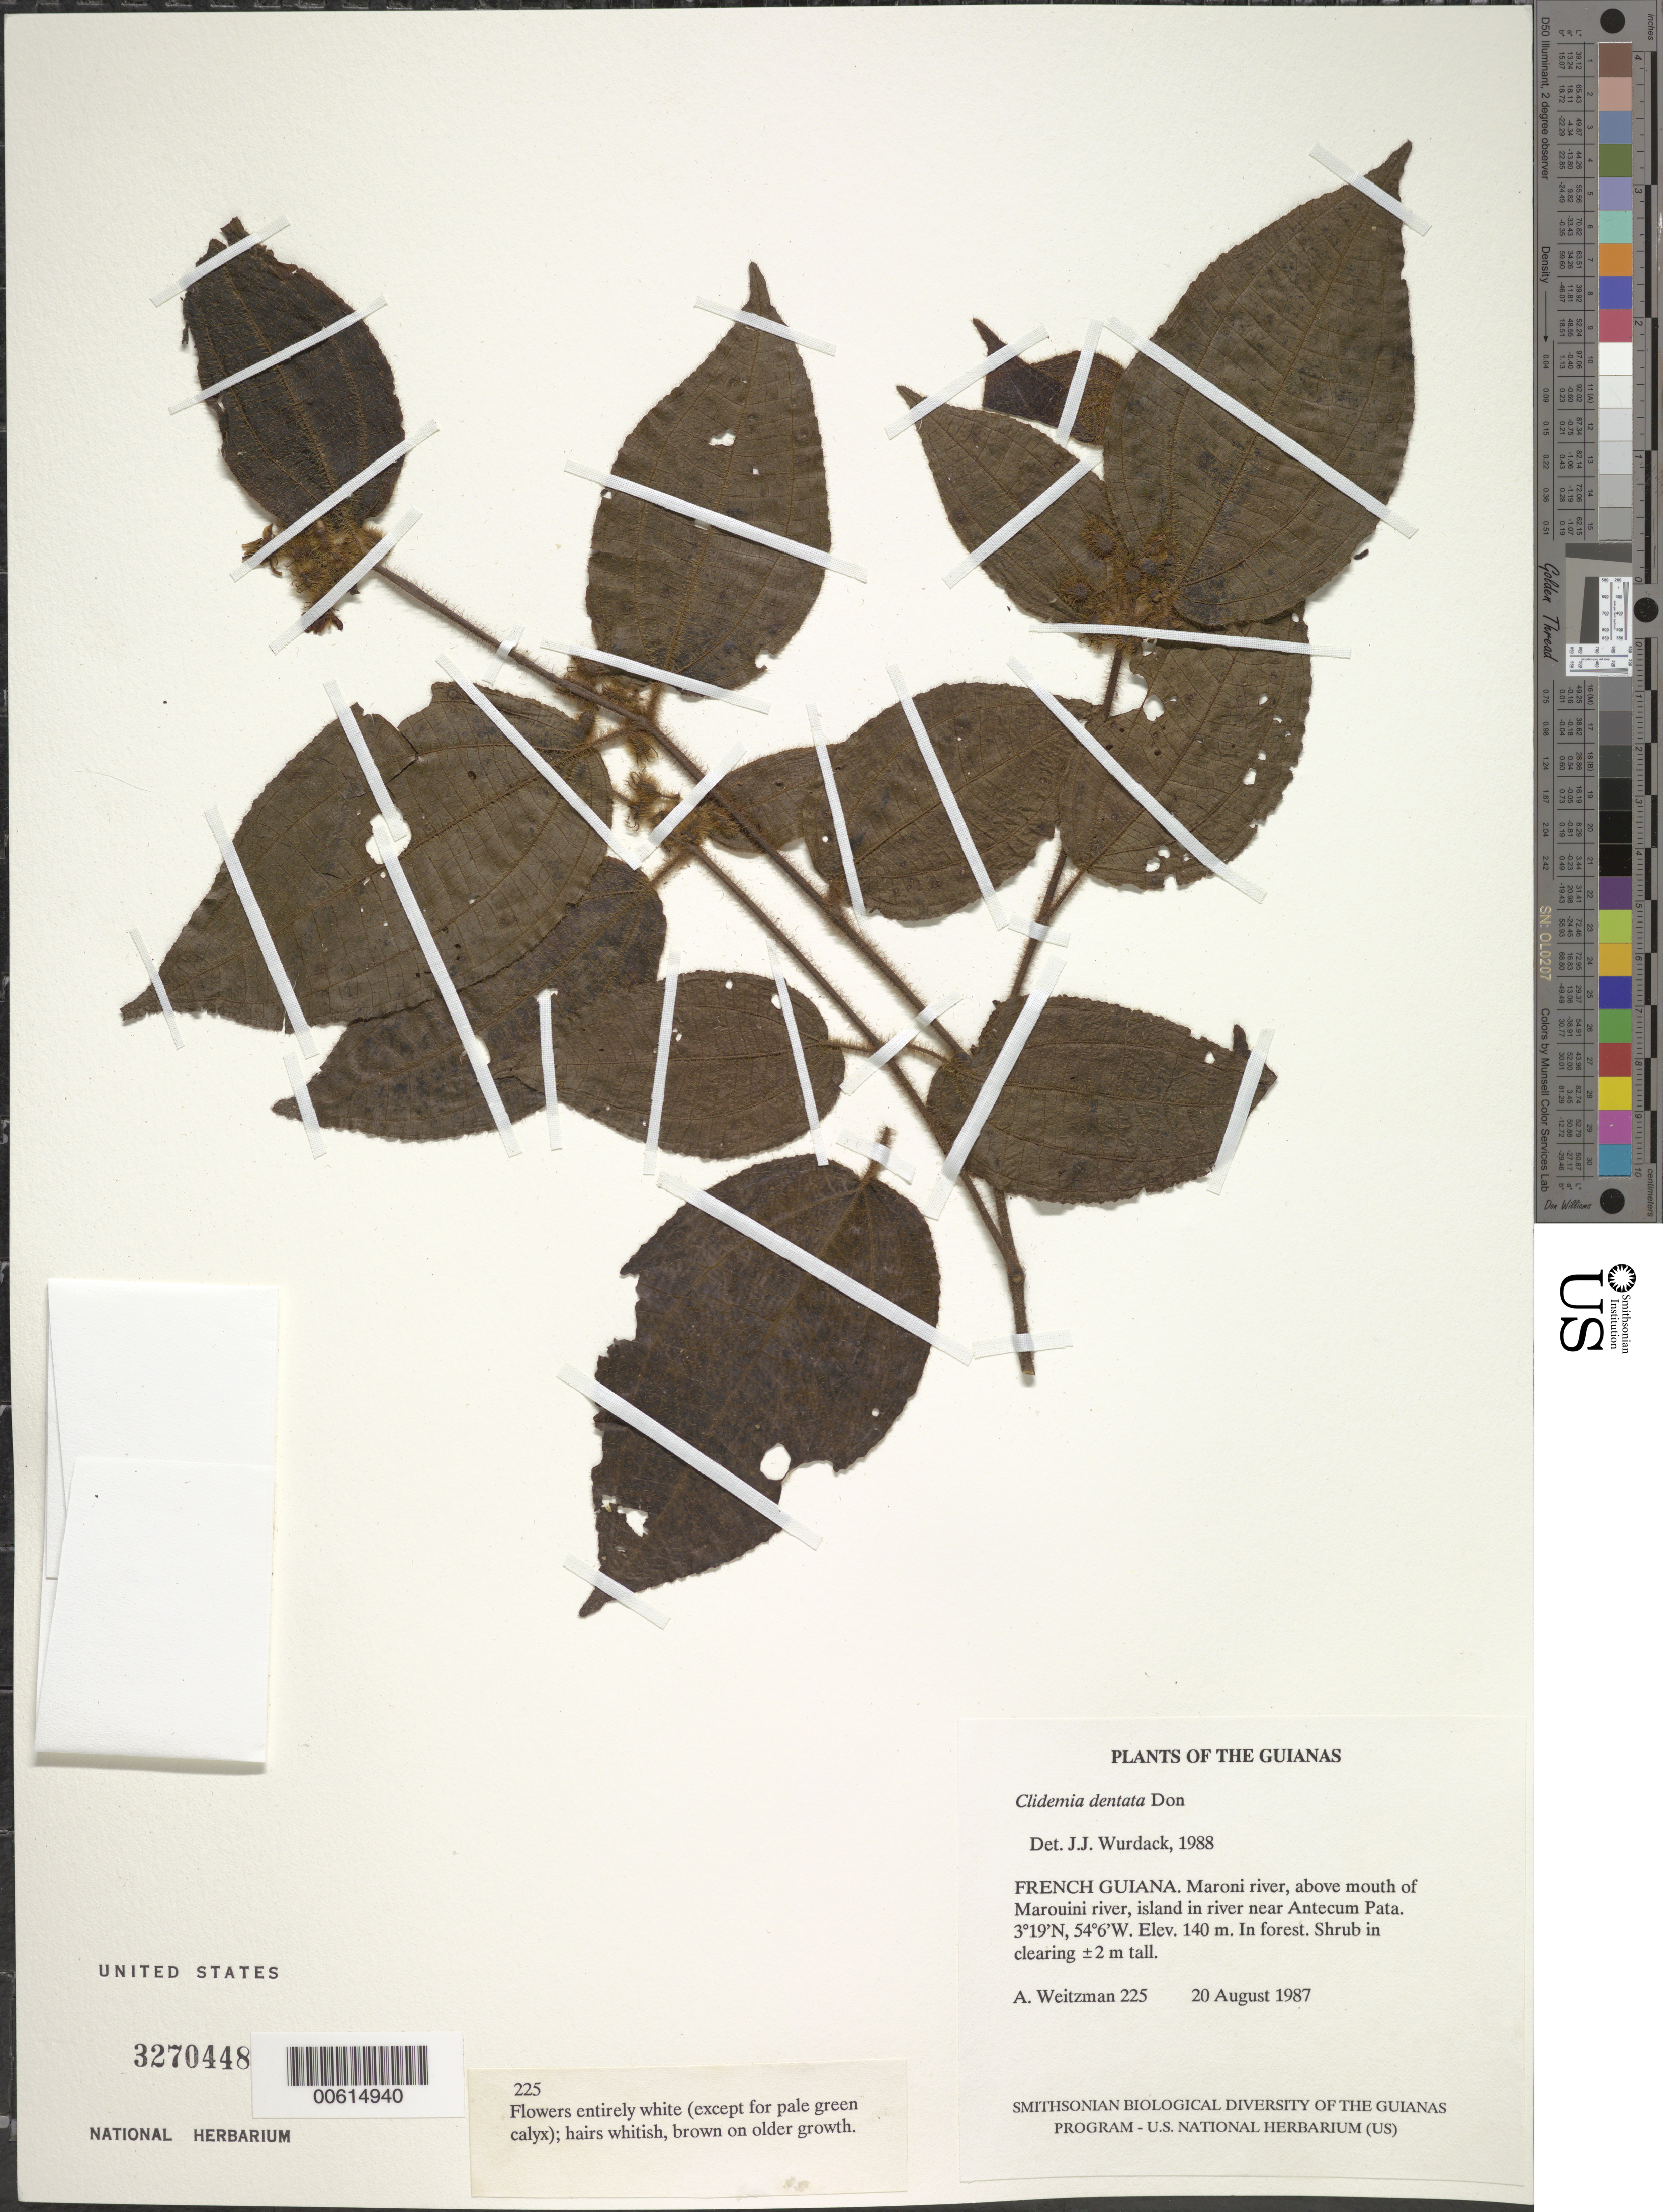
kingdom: Plantae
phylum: Tracheophyta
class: Magnoliopsida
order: Myrtales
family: Melastomataceae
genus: Miconia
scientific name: Miconia crenata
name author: (Vahl) Michelang.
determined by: Ferreira-Alves, R.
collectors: A. L. Weitzman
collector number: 225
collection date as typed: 20 August 1987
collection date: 1987-08-20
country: French Guiana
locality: Maroni river, above mouth of Marouini river; island in river near Antecum Pata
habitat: In forest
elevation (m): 140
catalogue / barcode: US 3270448